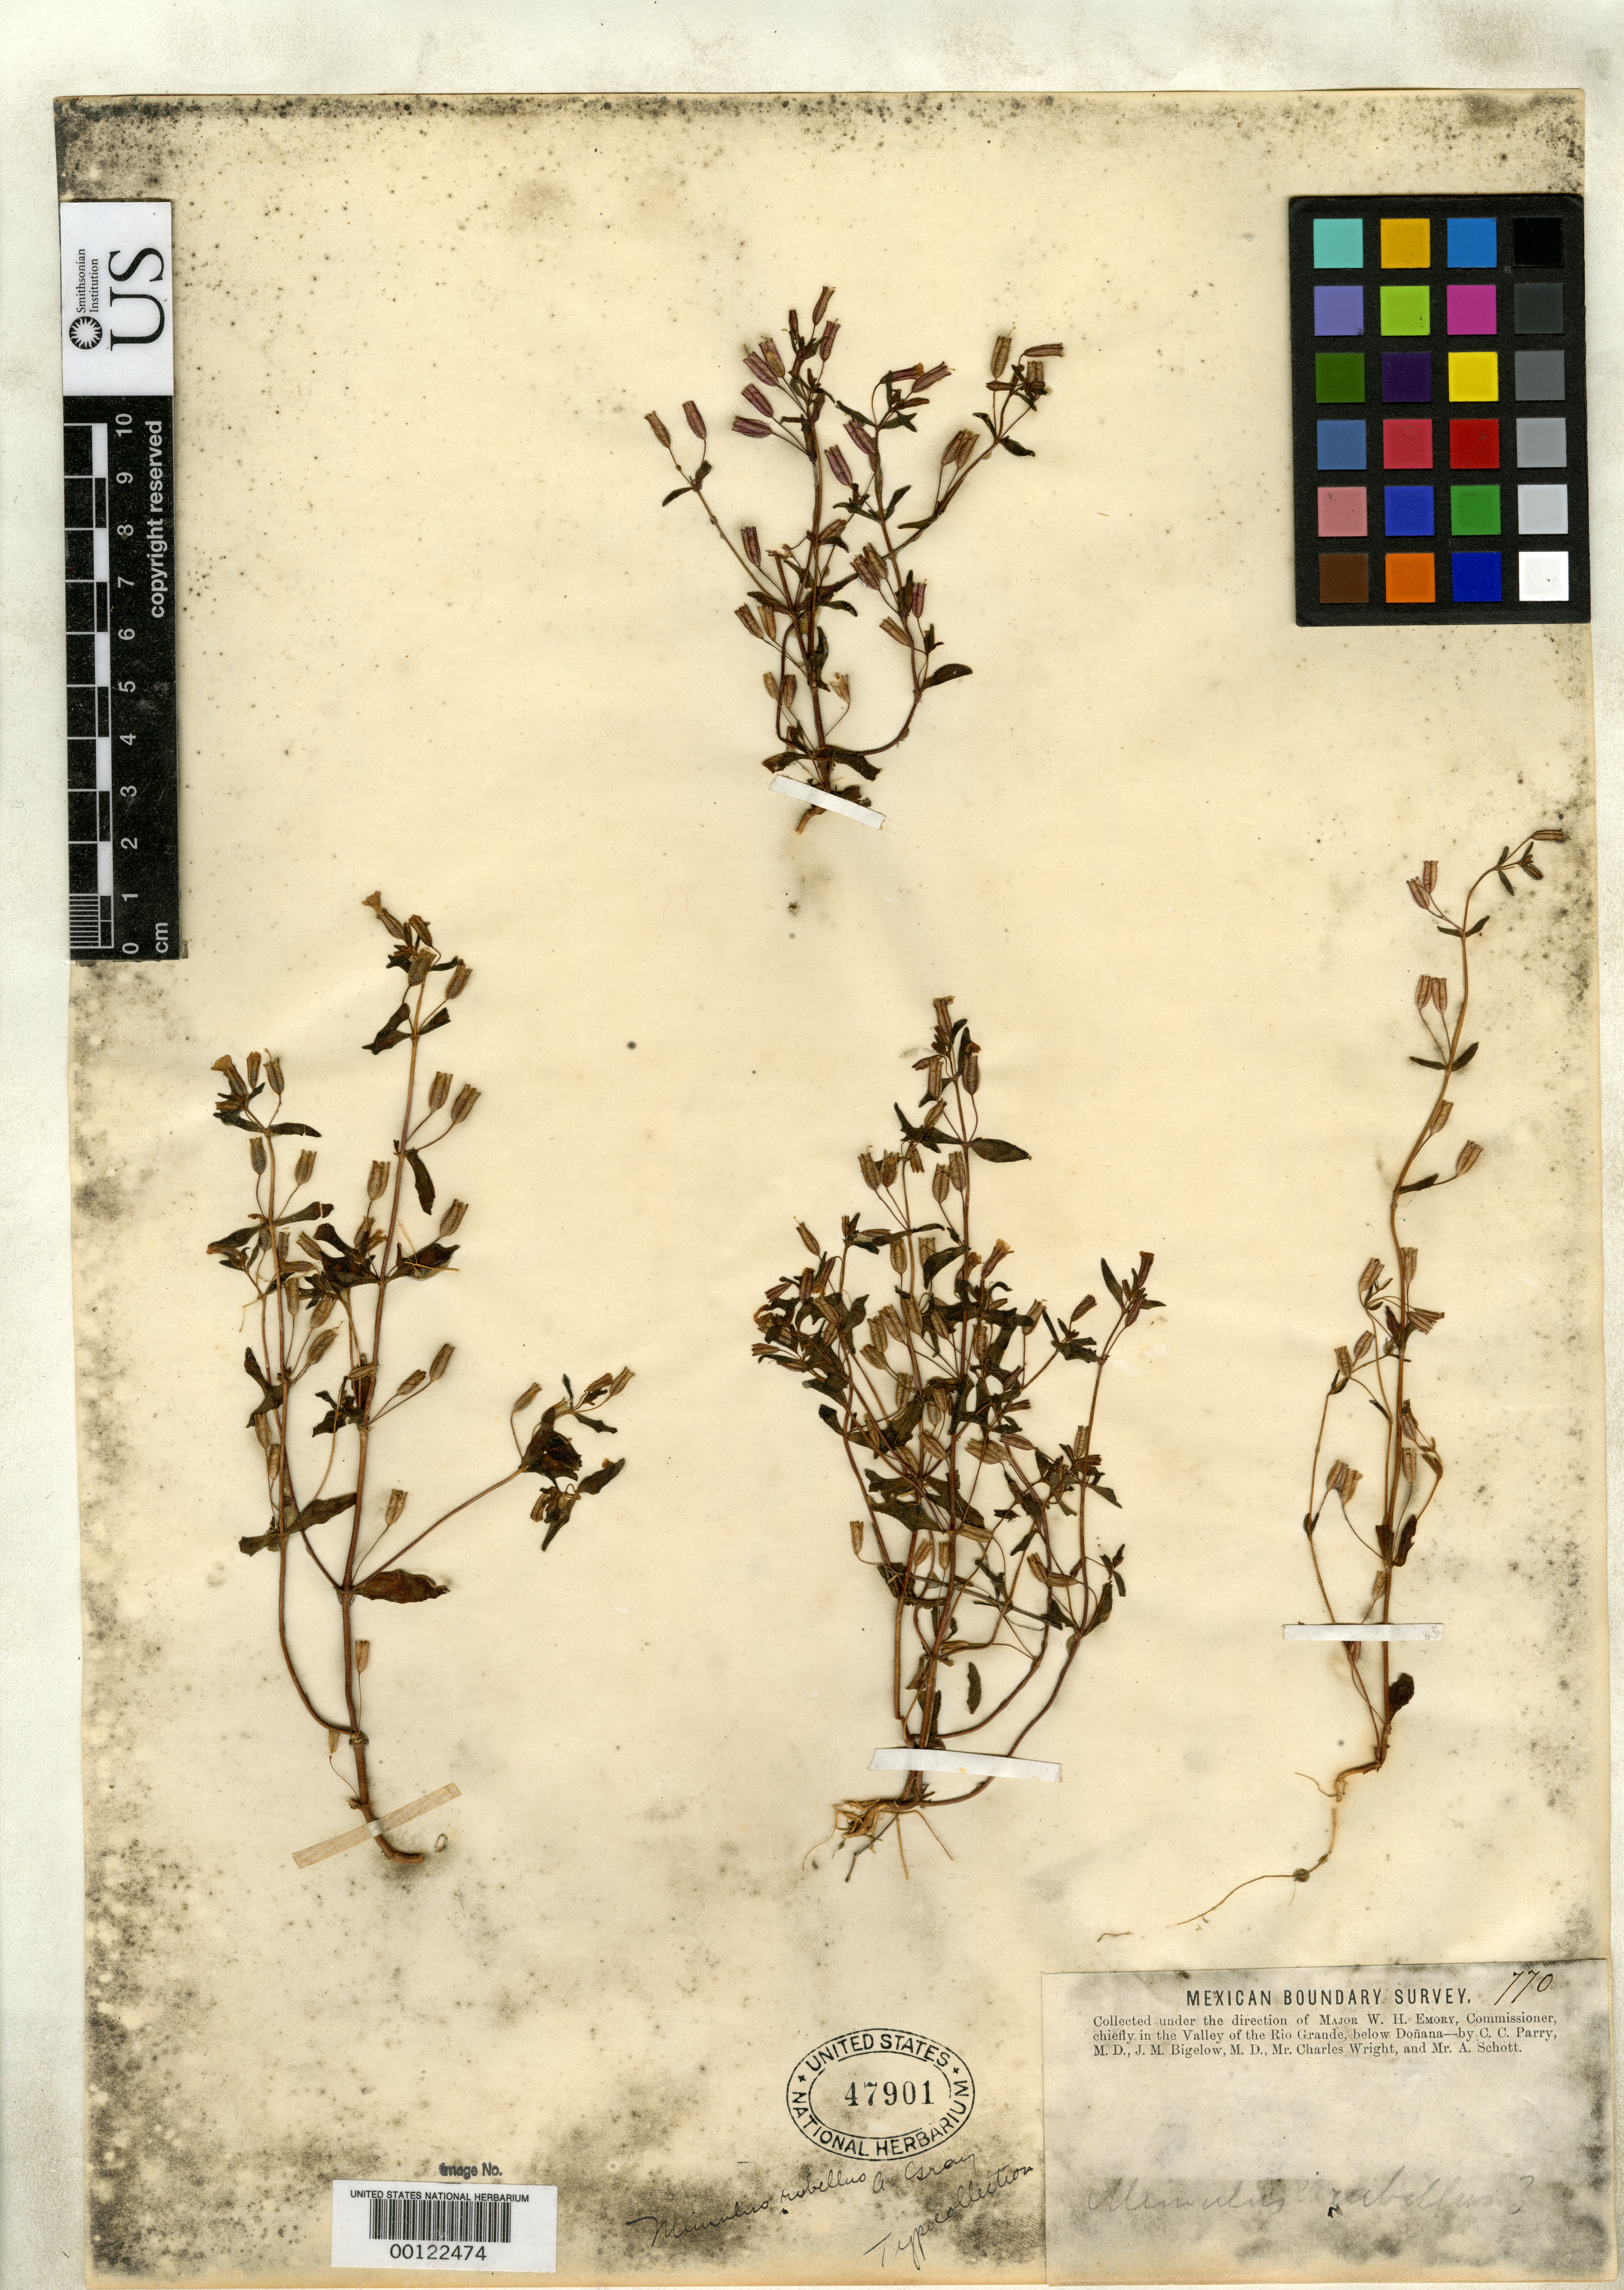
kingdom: Plantae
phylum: Tracheophyta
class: Magnoliopsida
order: Lamiales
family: Phrymaceae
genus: Mimulus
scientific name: Mimulus rubellus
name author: A. Gray ex Torr. in Emory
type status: Type Material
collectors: J. M. Bigelow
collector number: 770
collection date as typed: Apr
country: United States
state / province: New Mexico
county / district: Dona Ana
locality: Organ Mts.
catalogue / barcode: US 47901